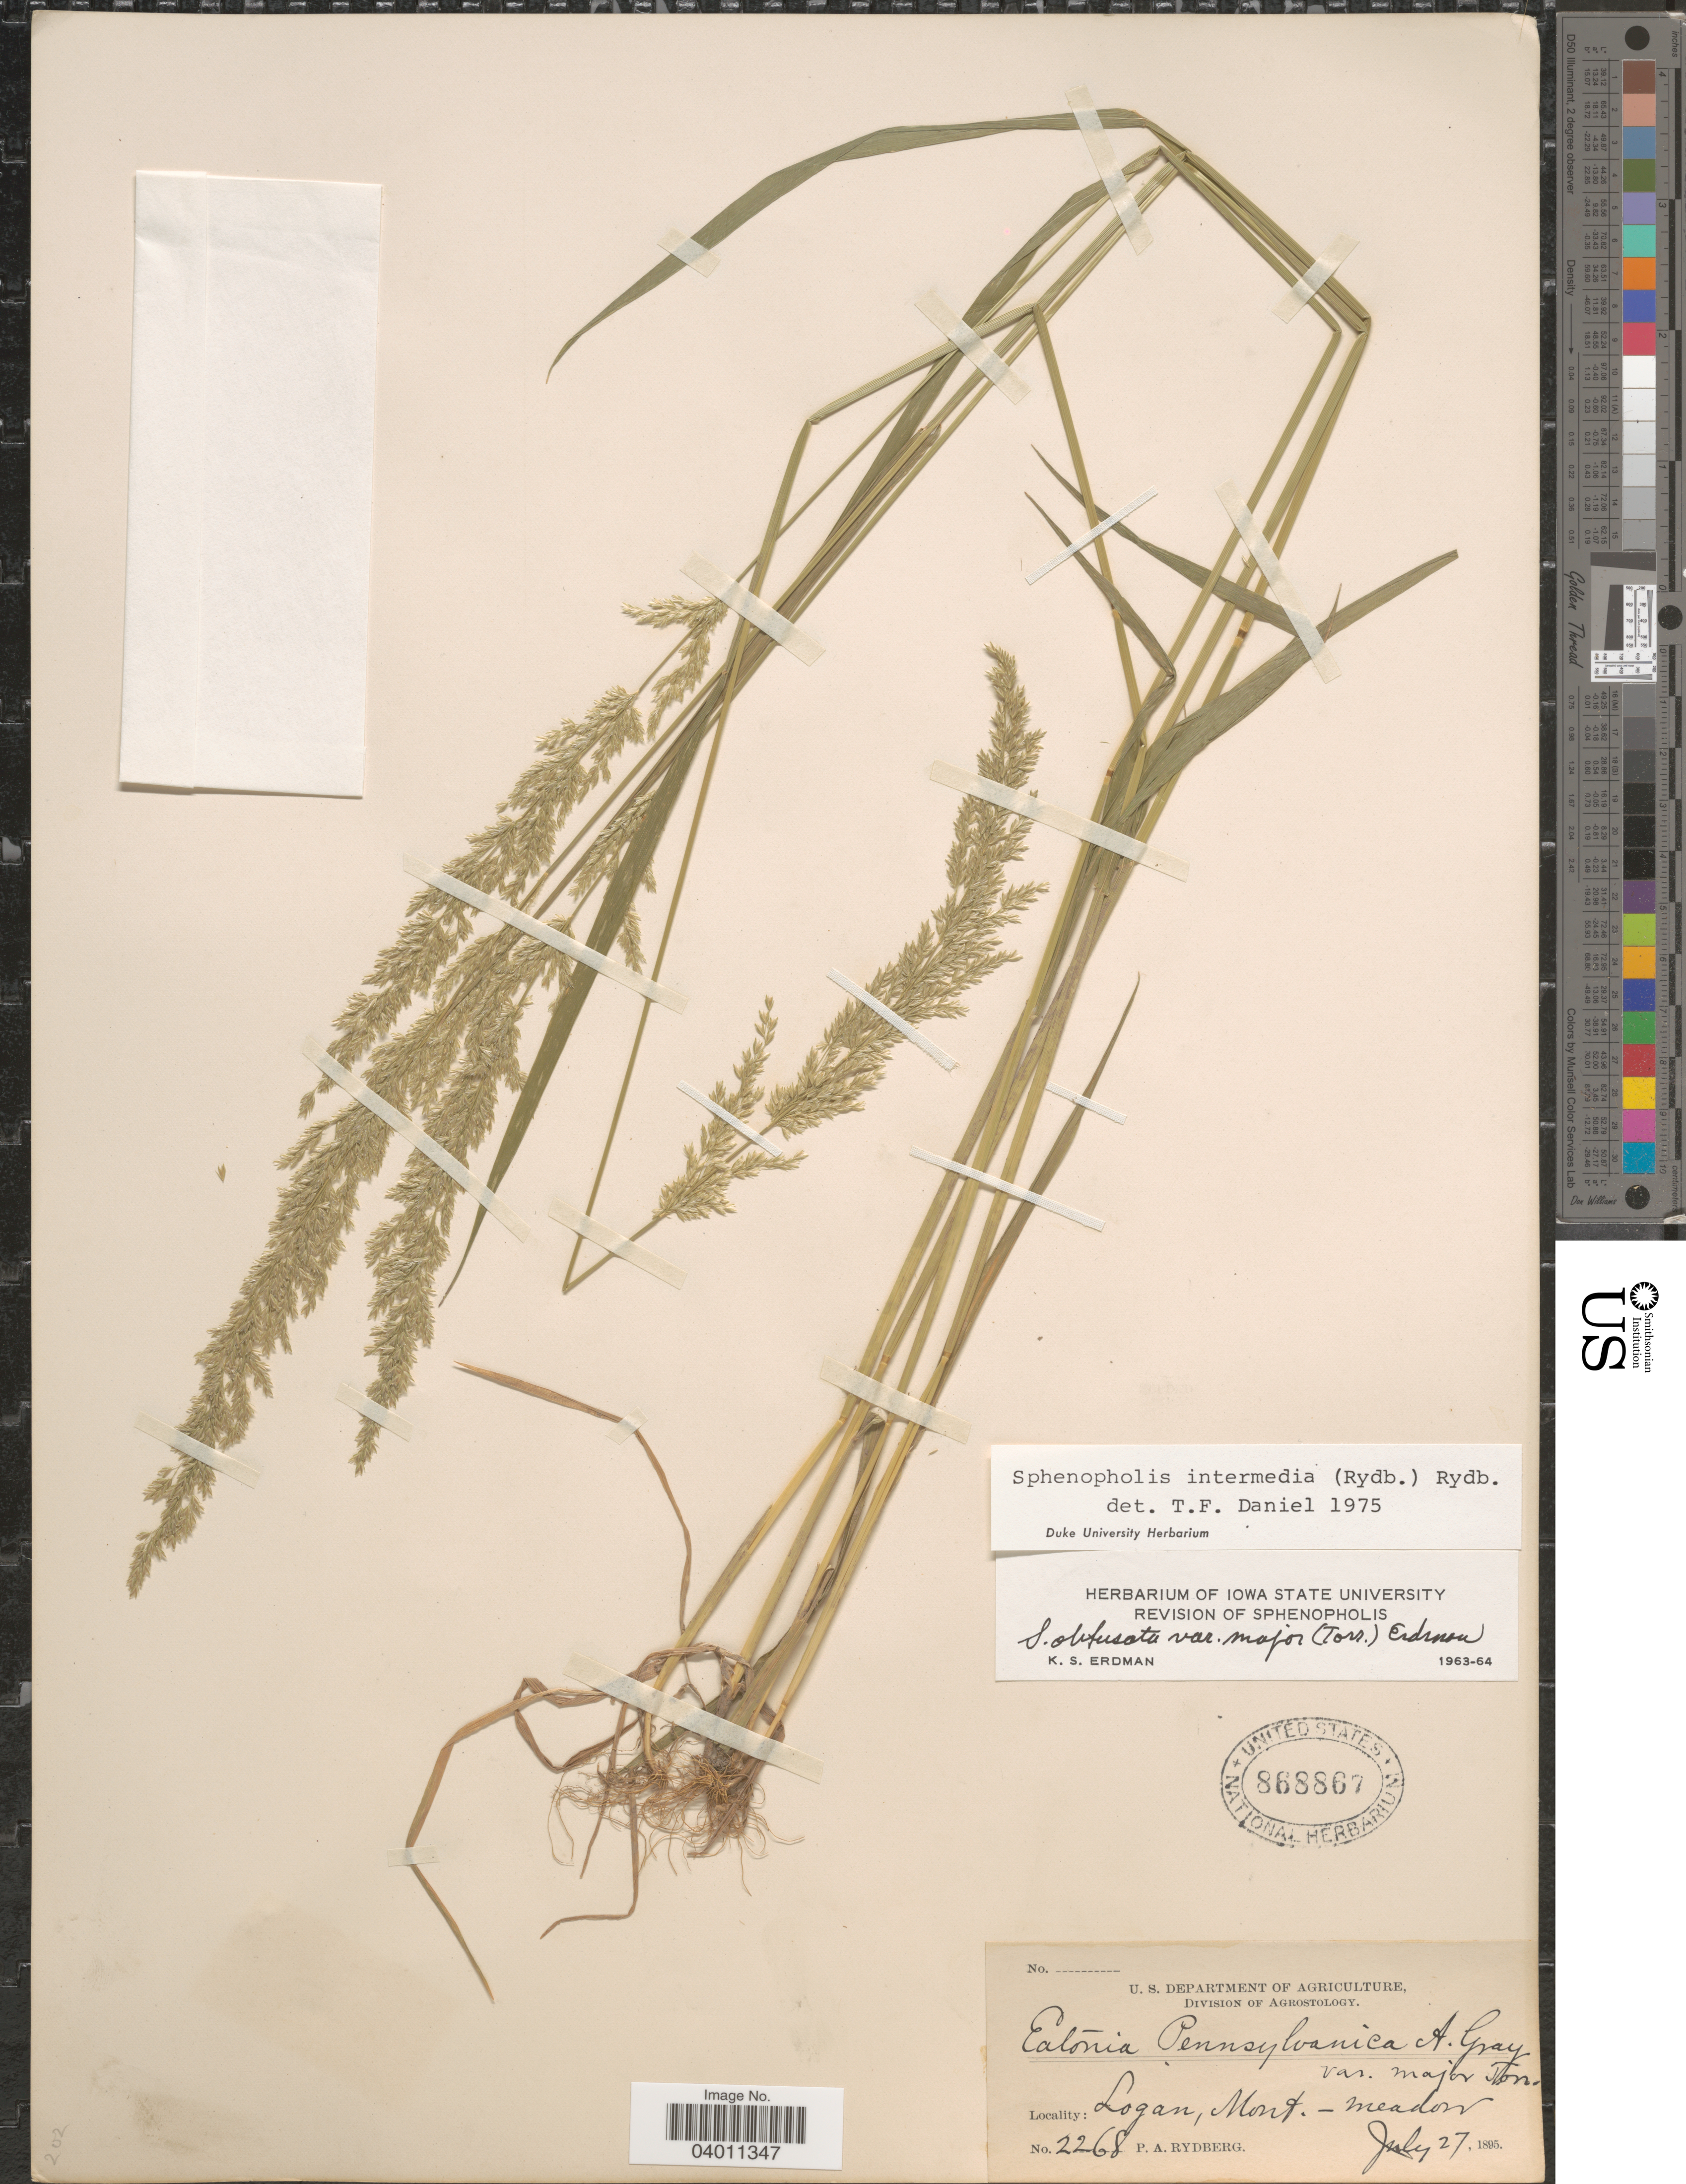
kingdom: Plantae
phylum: Tracheophyta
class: Liliopsida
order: Poales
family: Poaceae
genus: Sphenopholis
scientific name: Sphenopholis intermedia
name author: (Rydb.) Rydb.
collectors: P. A. Rydberg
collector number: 2268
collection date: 1895-07-27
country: United States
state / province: Montana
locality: Logan.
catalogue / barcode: US 868867